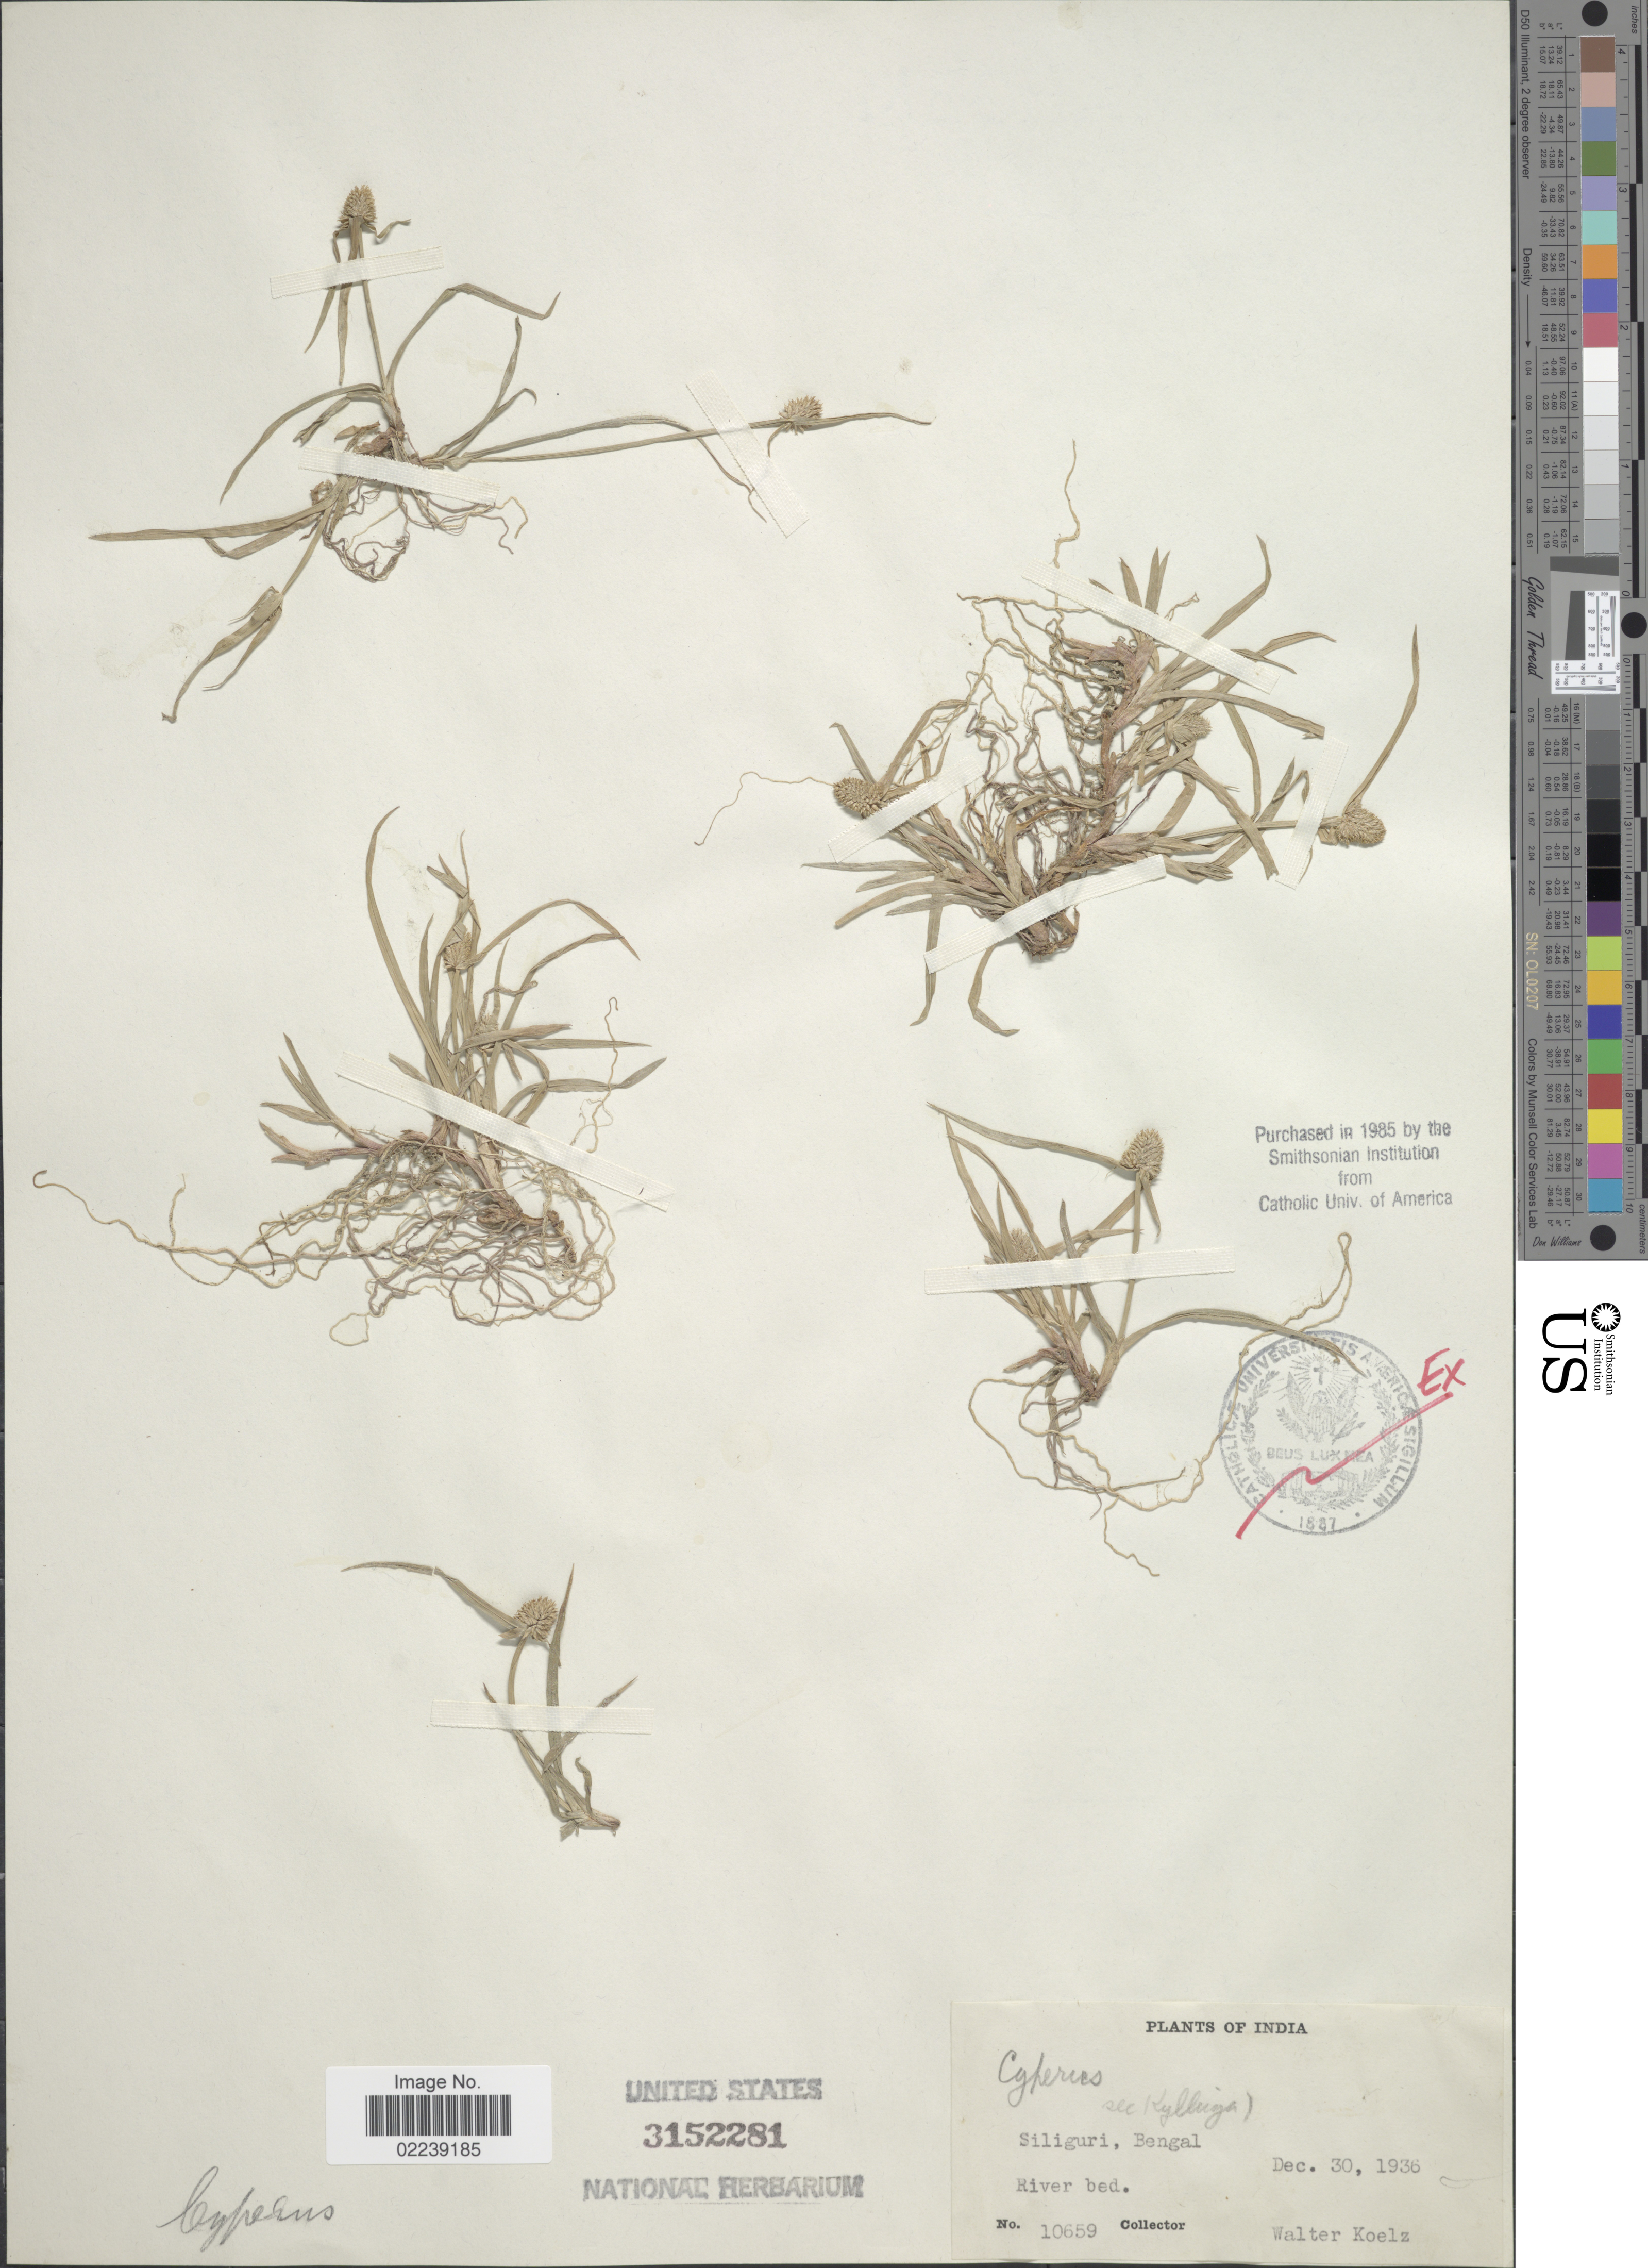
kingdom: Plantae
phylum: Tracheophyta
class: Liliopsida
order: Poales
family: Cyperaceae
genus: Cyperus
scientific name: Cyperus brevifolius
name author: (Rottb.) Hassk.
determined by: Strong, M. T., (US), Smithsonian Institution - National Museum of Natural History (UNITED STATES)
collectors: W. N. Koelz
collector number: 10659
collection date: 1936-12-30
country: India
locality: Siliguri, Bengal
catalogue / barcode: US 3152281